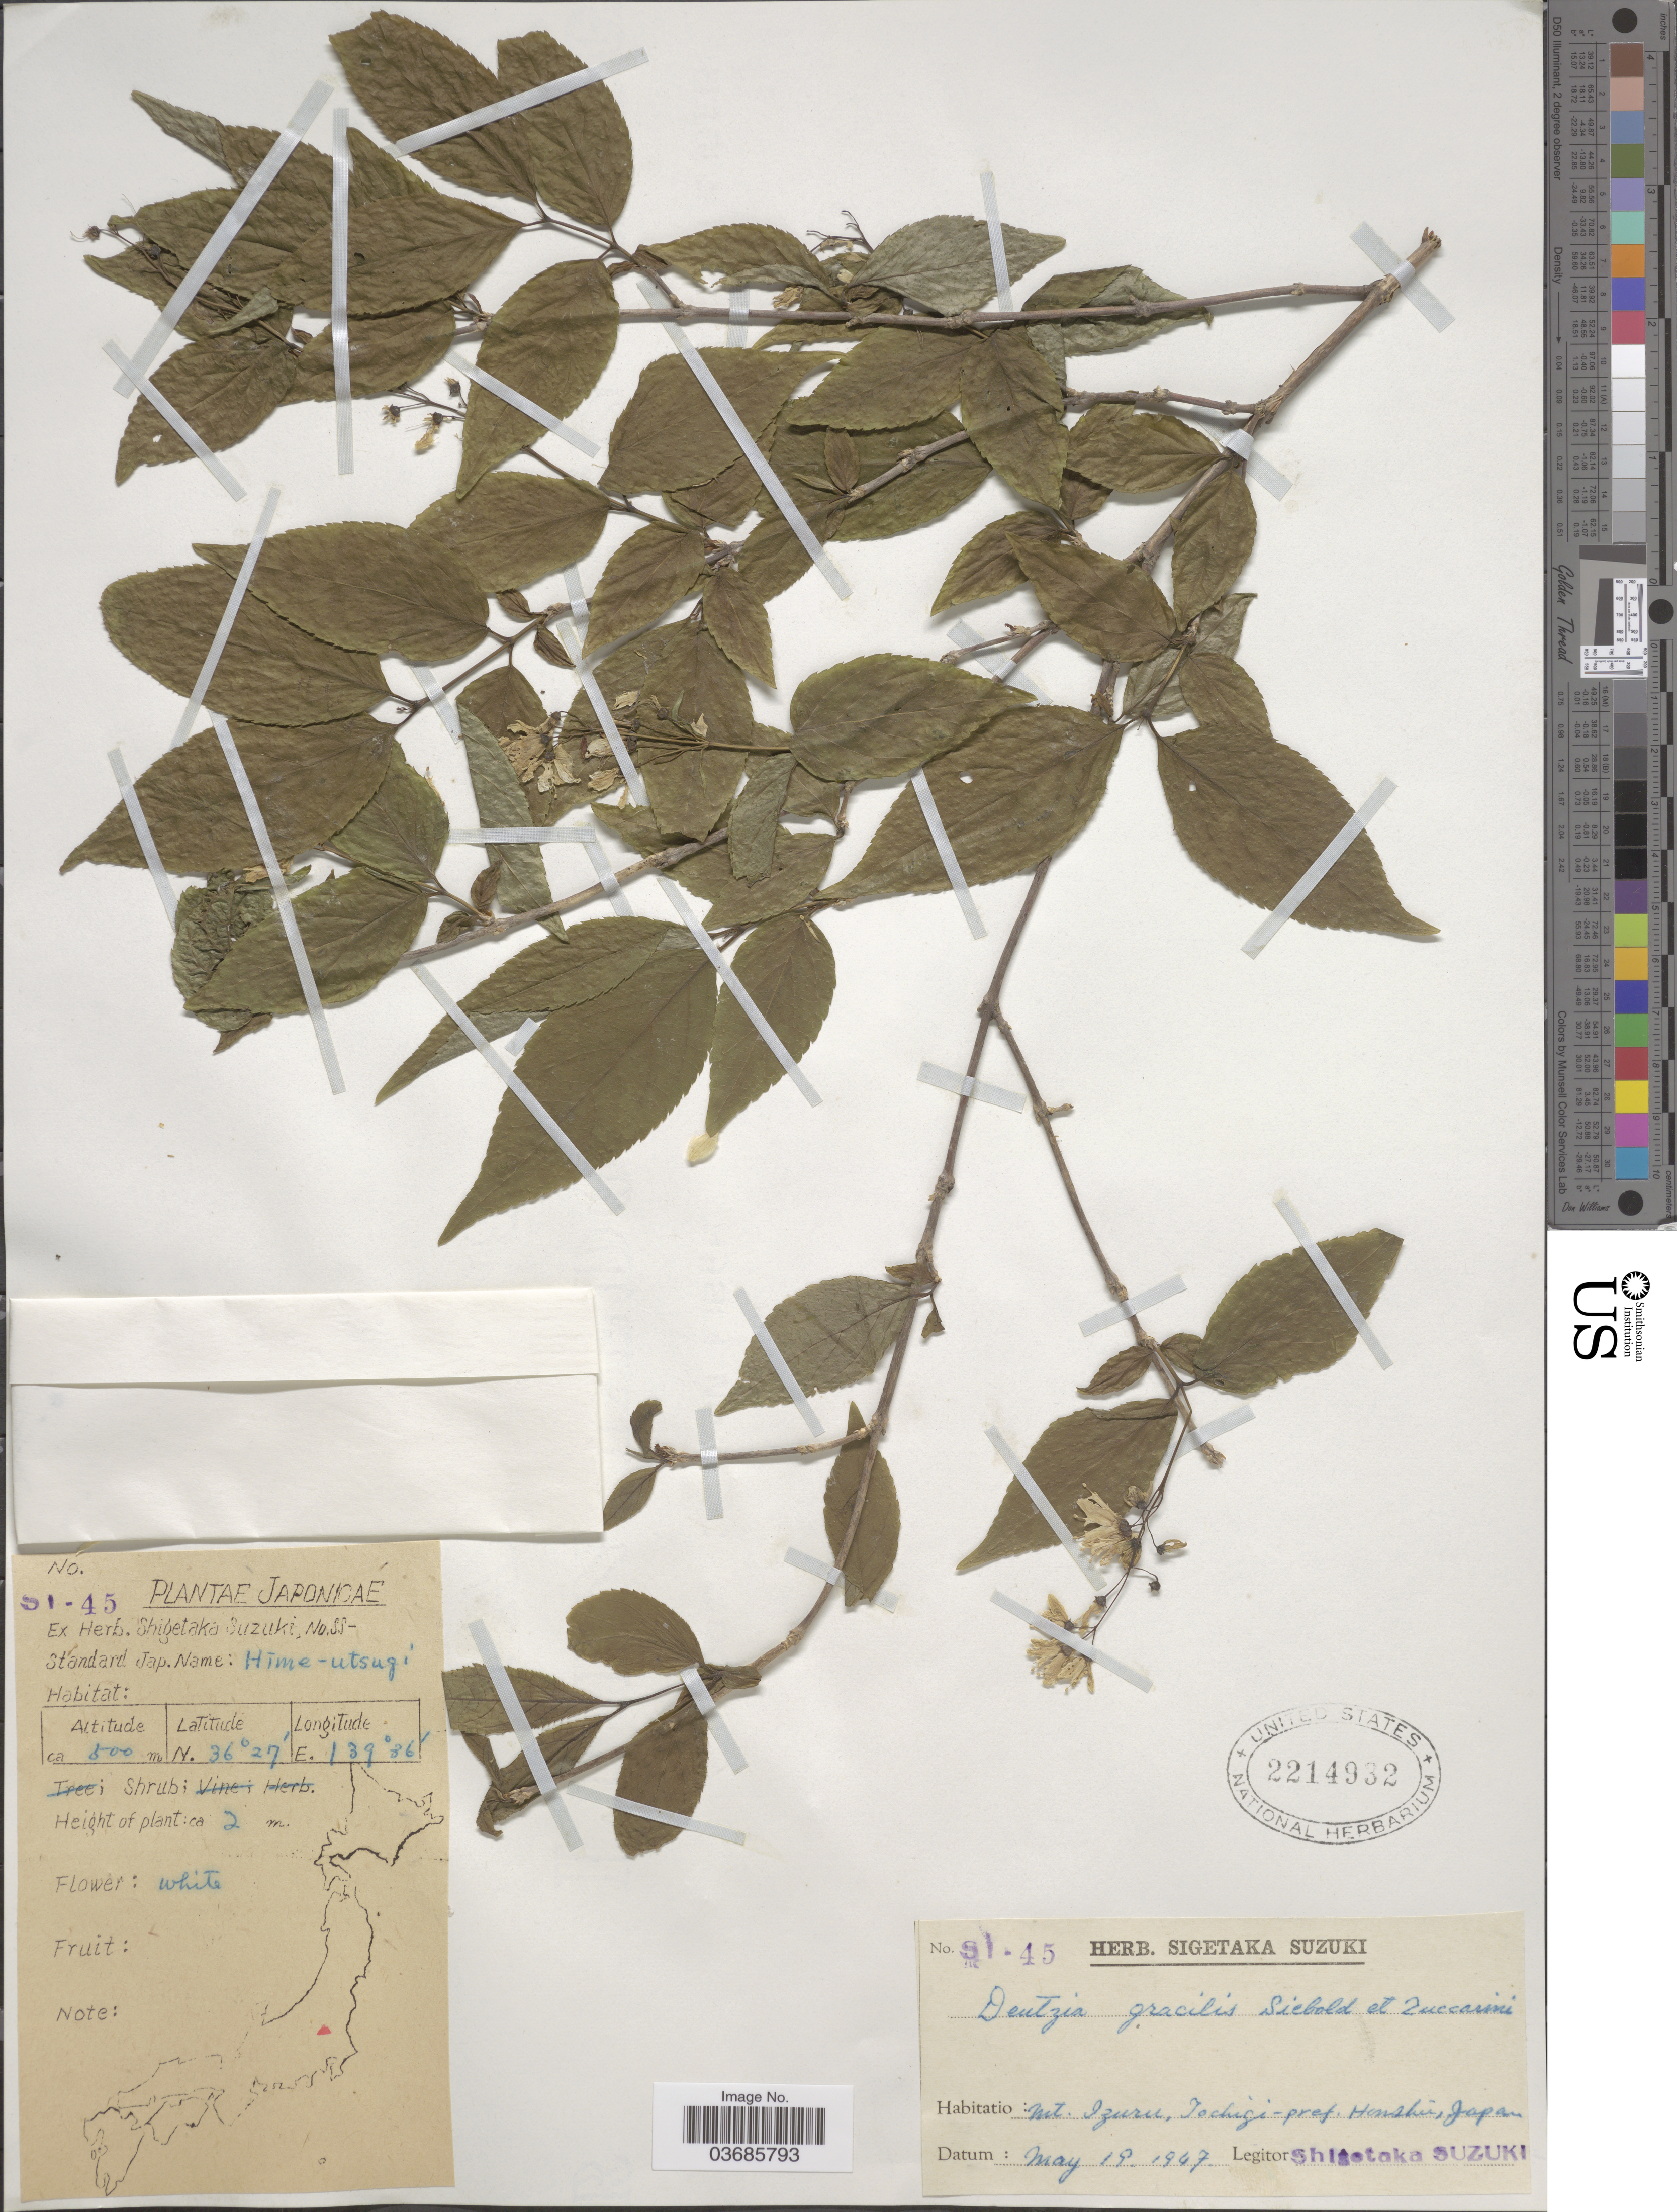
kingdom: Plantae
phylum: Tracheophyta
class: Magnoliopsida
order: Cornales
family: Hydrangeaceae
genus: Deutzia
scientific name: Deutzia gracilis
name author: Siebold & Zucc.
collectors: S. Suzuki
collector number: SI-45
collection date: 1974-05-19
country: Japan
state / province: Totigi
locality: Mt. Izuru, Tochigi-pref. Honshiu.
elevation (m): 500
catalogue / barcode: US 2214932